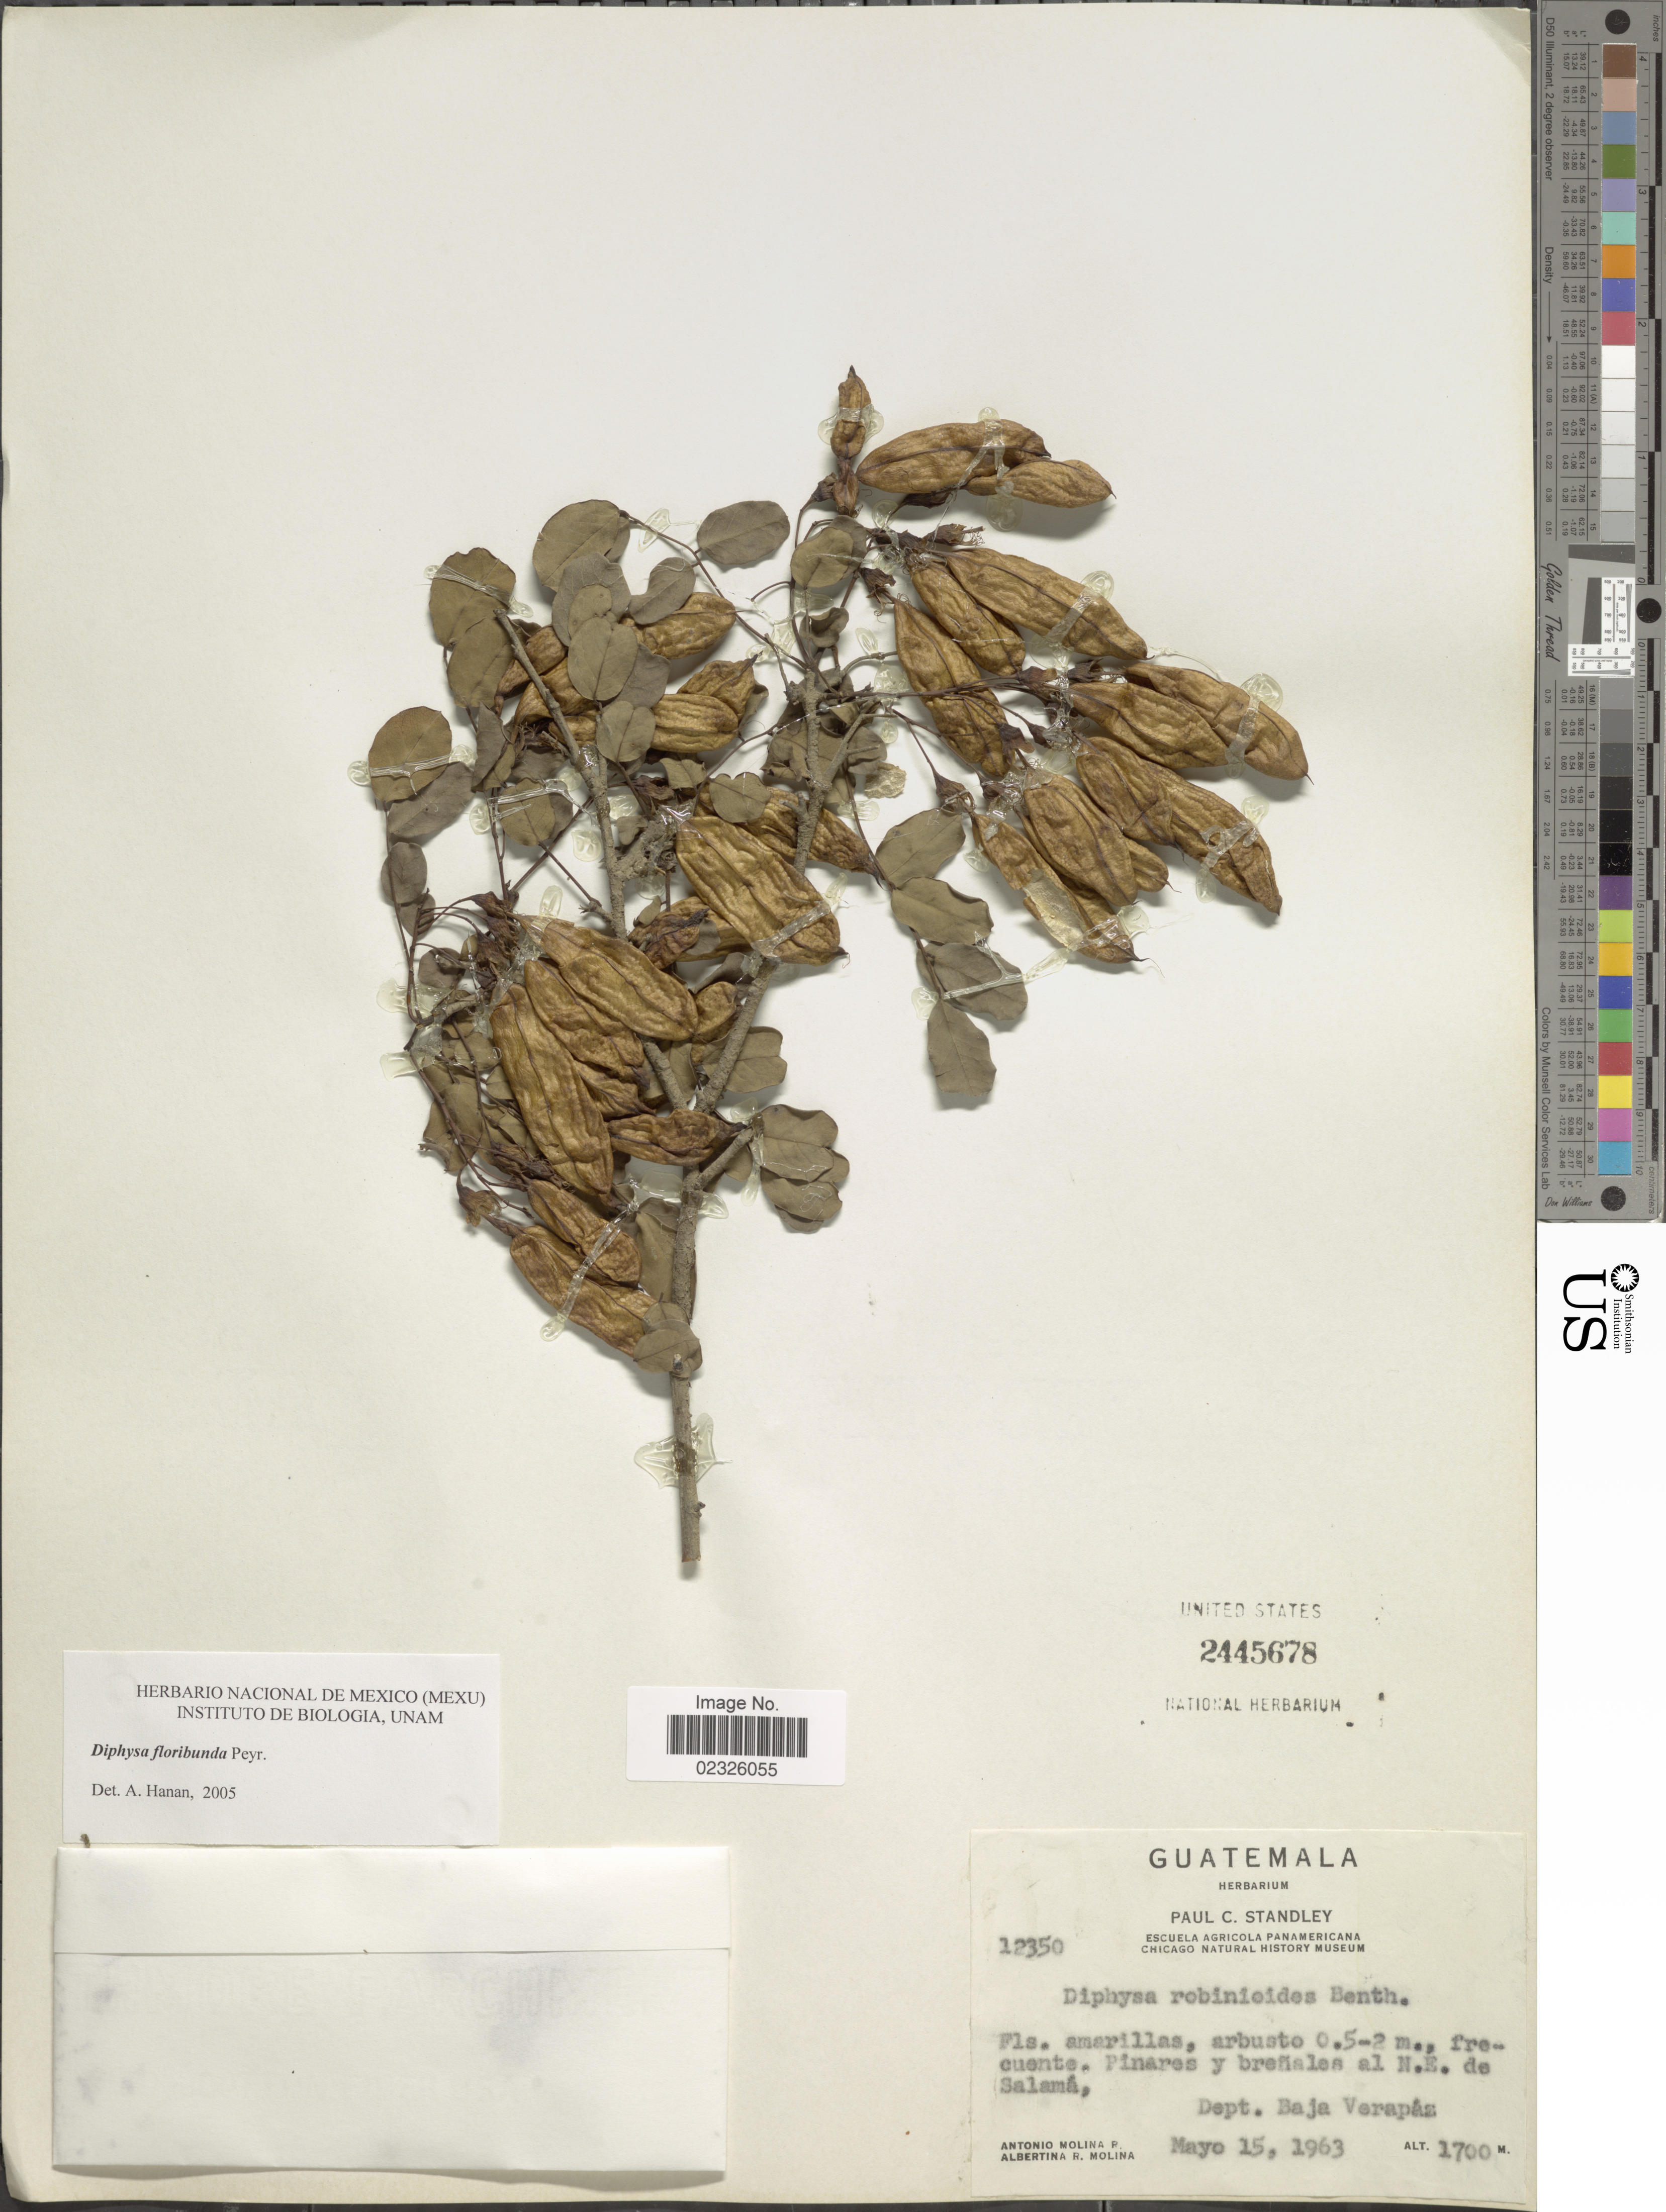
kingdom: Plantae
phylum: Tracheophyta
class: Magnoliopsida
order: Fabales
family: Fabaceae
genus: Diphysa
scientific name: Diphysa floribunda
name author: Peyr.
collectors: A. Molina R. & A. R. Molina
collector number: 12350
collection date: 1963-05-15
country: Guatemala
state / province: Baja Verapaz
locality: Pinares y breñales al N.E. de Salamá, Dept Baja Verapáz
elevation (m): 1700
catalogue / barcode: US 2445678